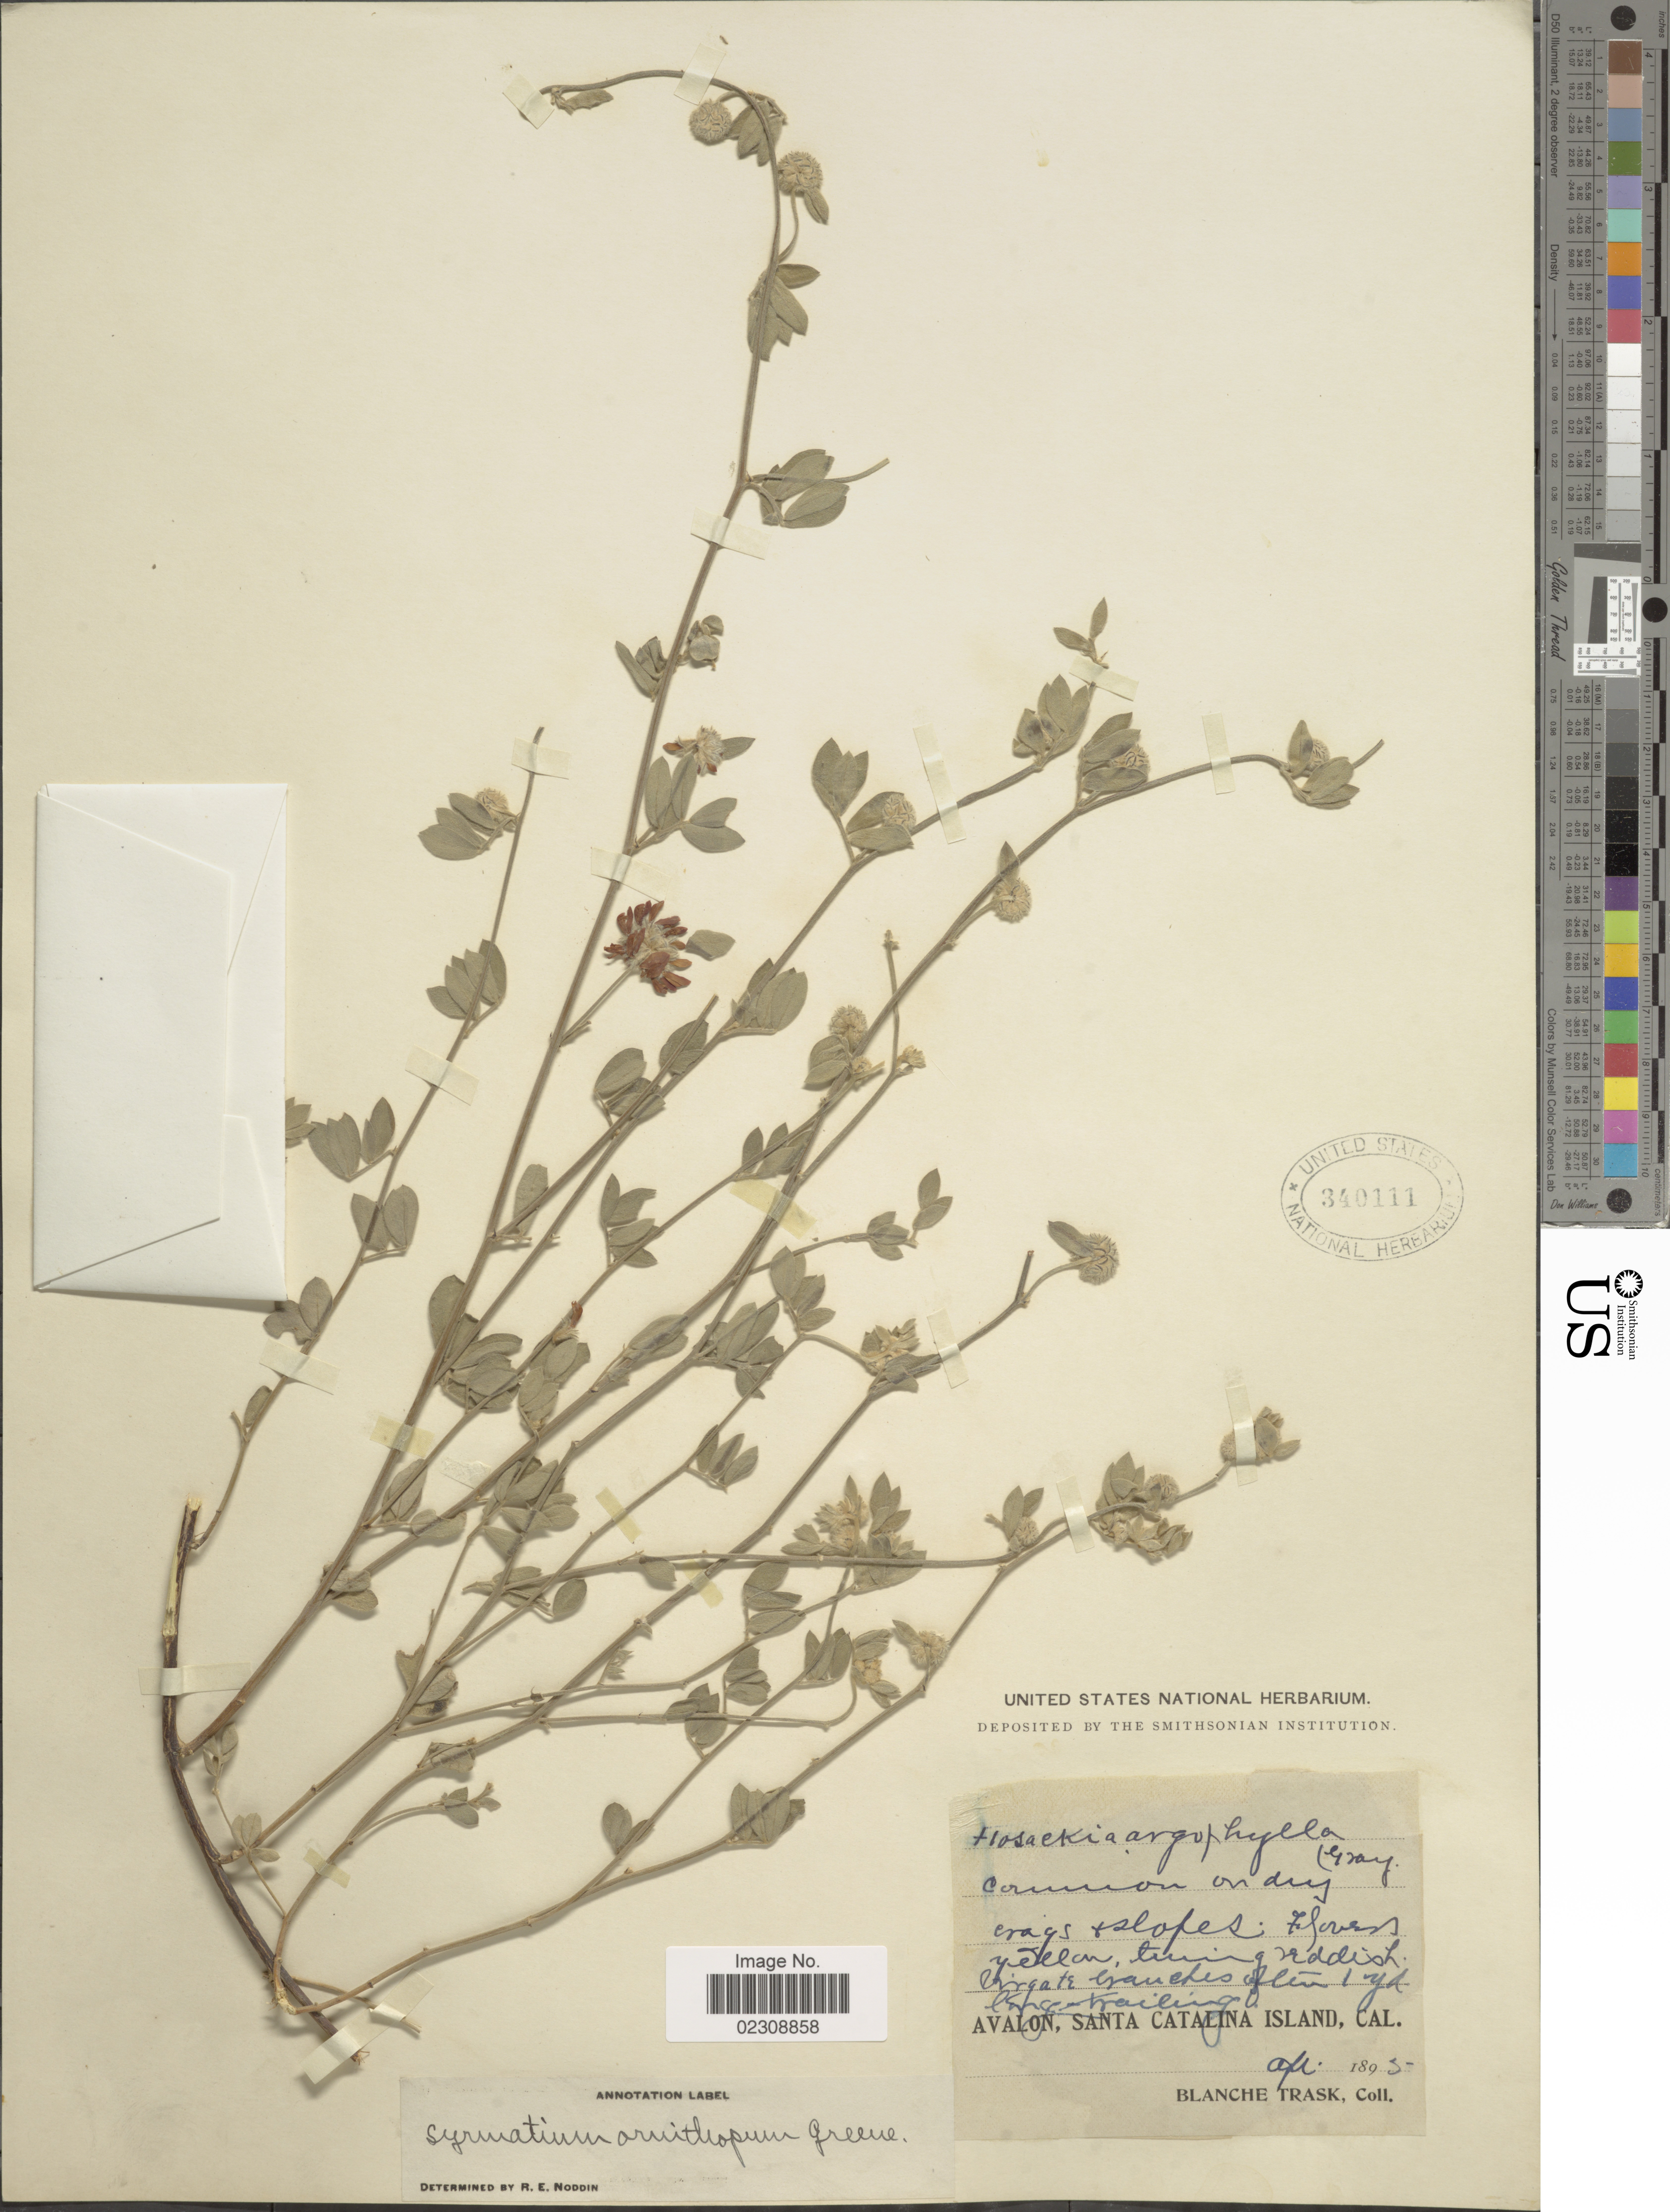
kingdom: Plantae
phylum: Tracheophyta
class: Magnoliopsida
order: Fabales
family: Fabaceae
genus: Syrmatium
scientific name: Syrmatium ornithopus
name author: (Greene) Greene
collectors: B. Trask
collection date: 1895-04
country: United States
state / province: California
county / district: Los Angeles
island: Santa Catalina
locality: Avalon, Santa Catalina Island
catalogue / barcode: US 340111